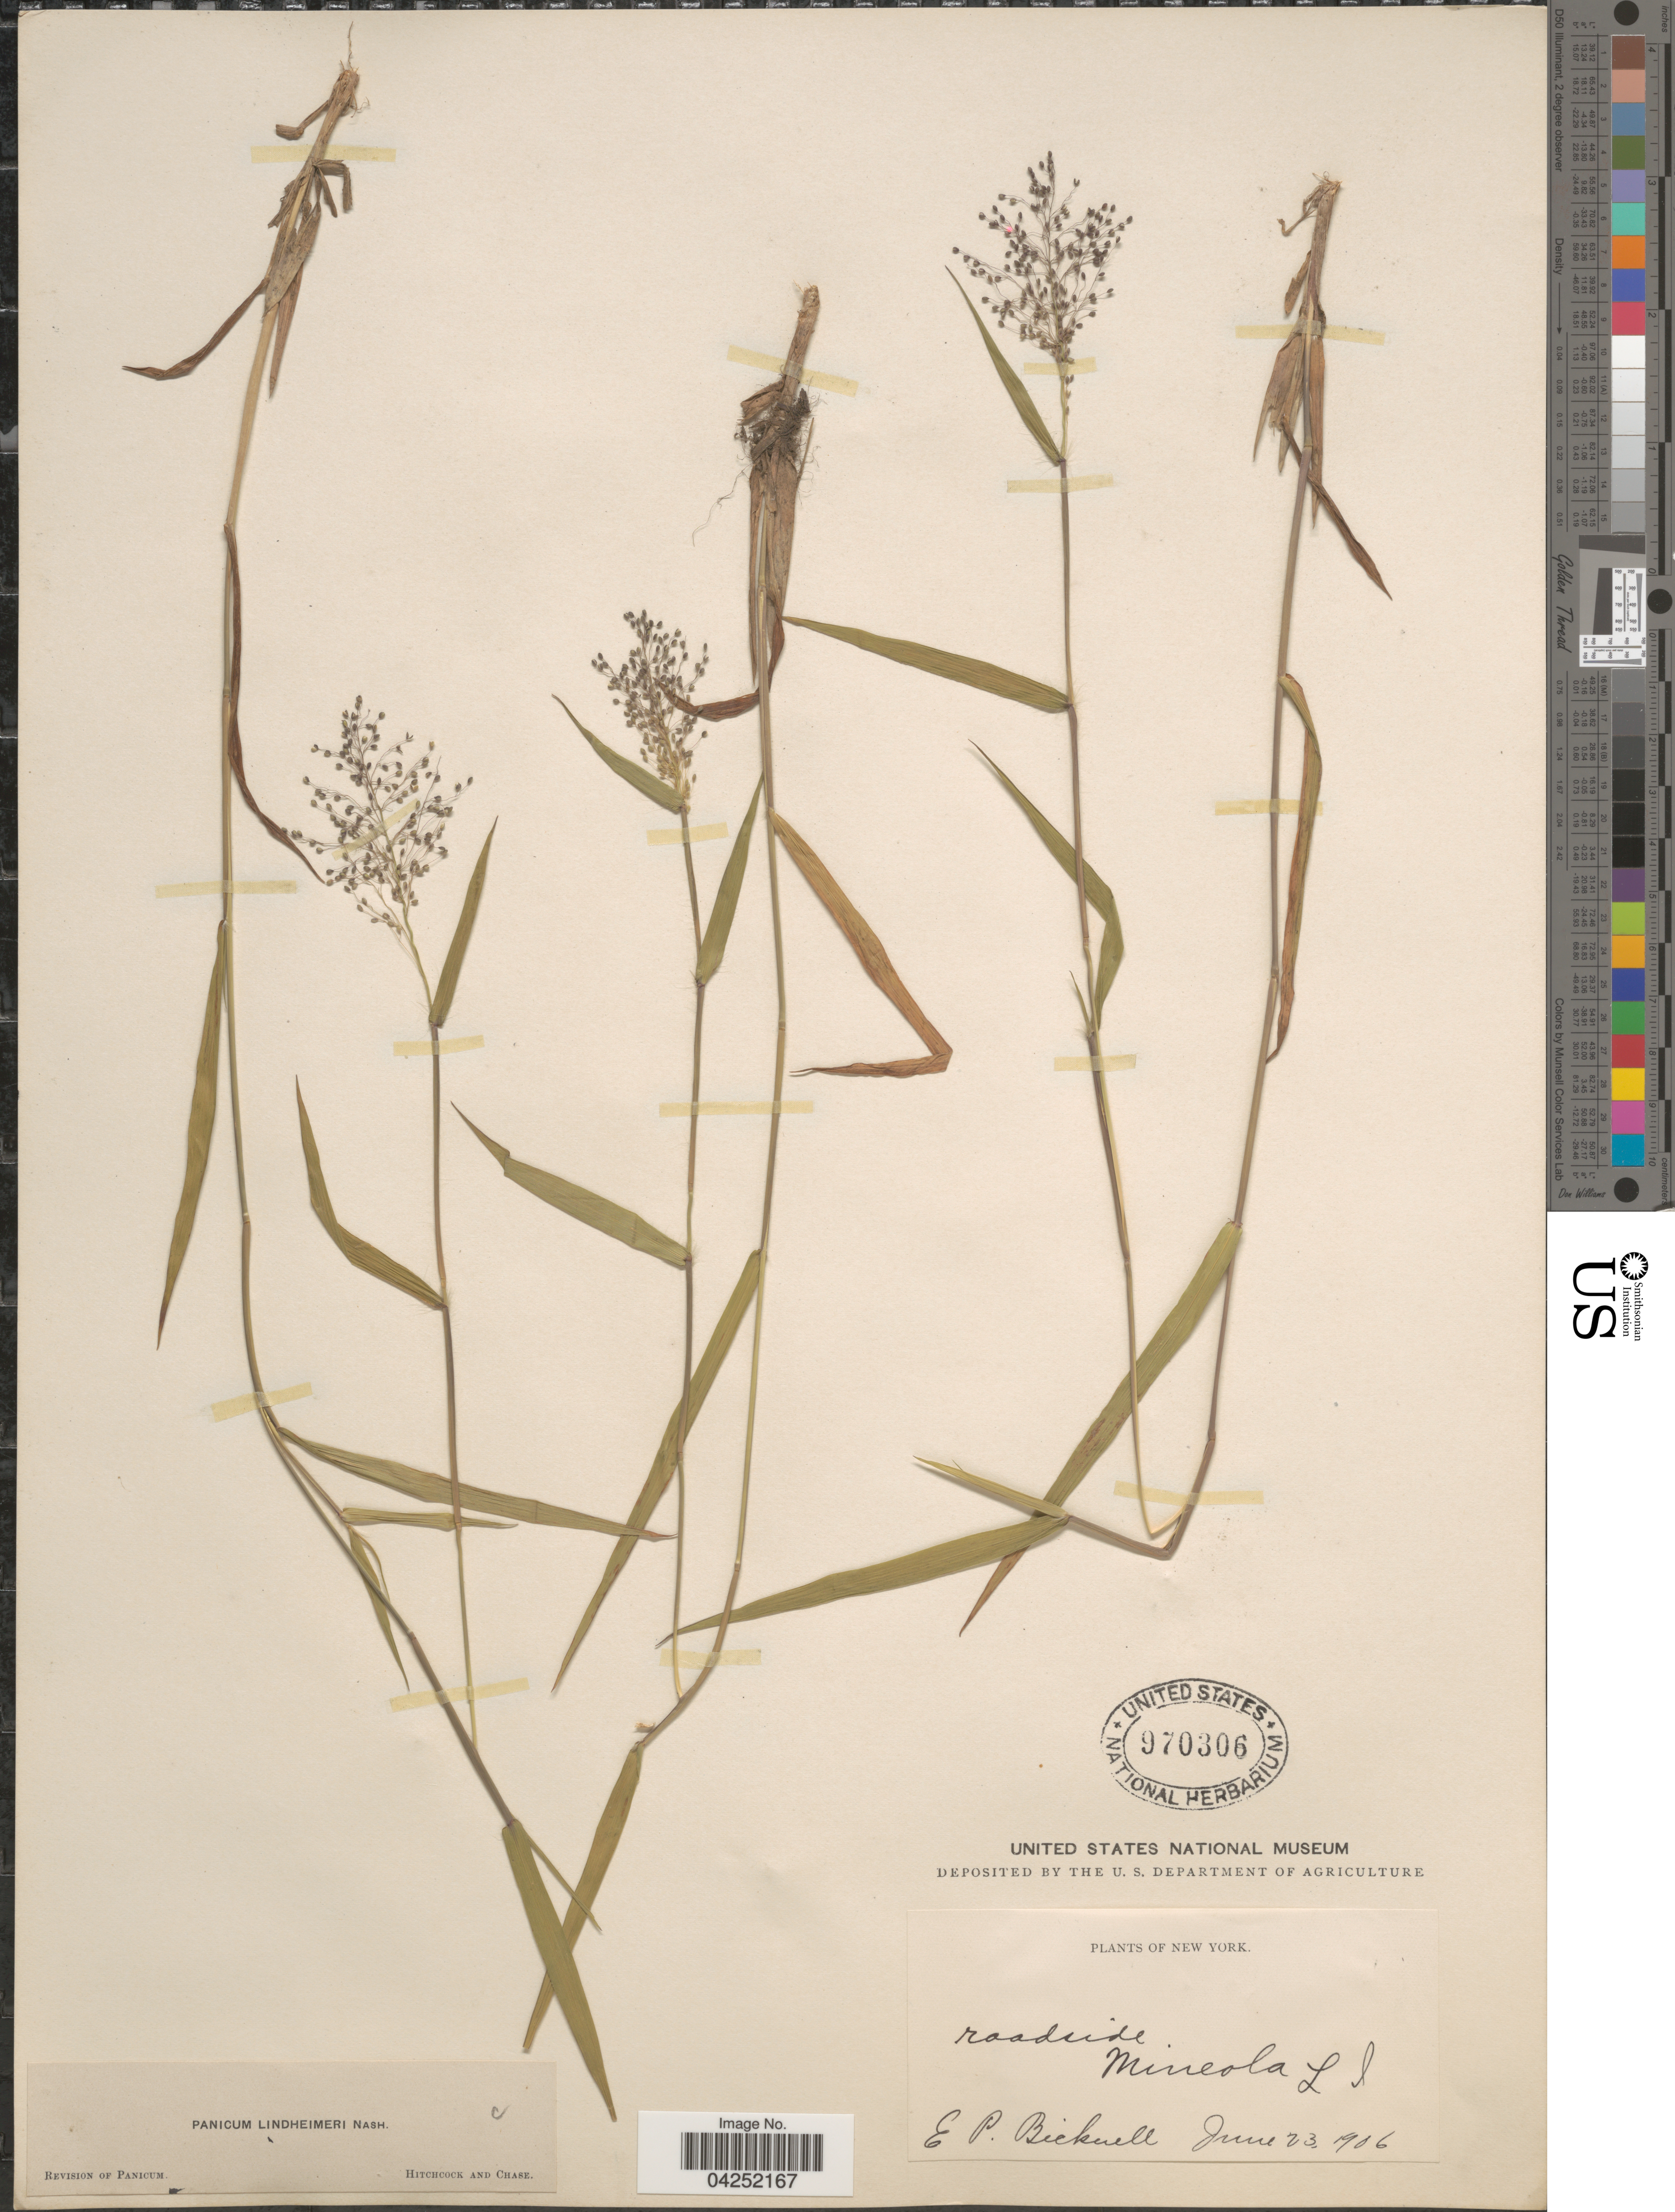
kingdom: Plantae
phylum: Tracheophyta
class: Liliopsida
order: Poales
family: Poaceae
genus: Dichanthelium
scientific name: Dichanthelium acuminatum var. lindheimeri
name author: (Nash) Gould & C.A. Clark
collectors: E. P. Bicknell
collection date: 1906-06-23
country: United States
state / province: New York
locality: Roadside. Mineola L.I.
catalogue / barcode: US 970306